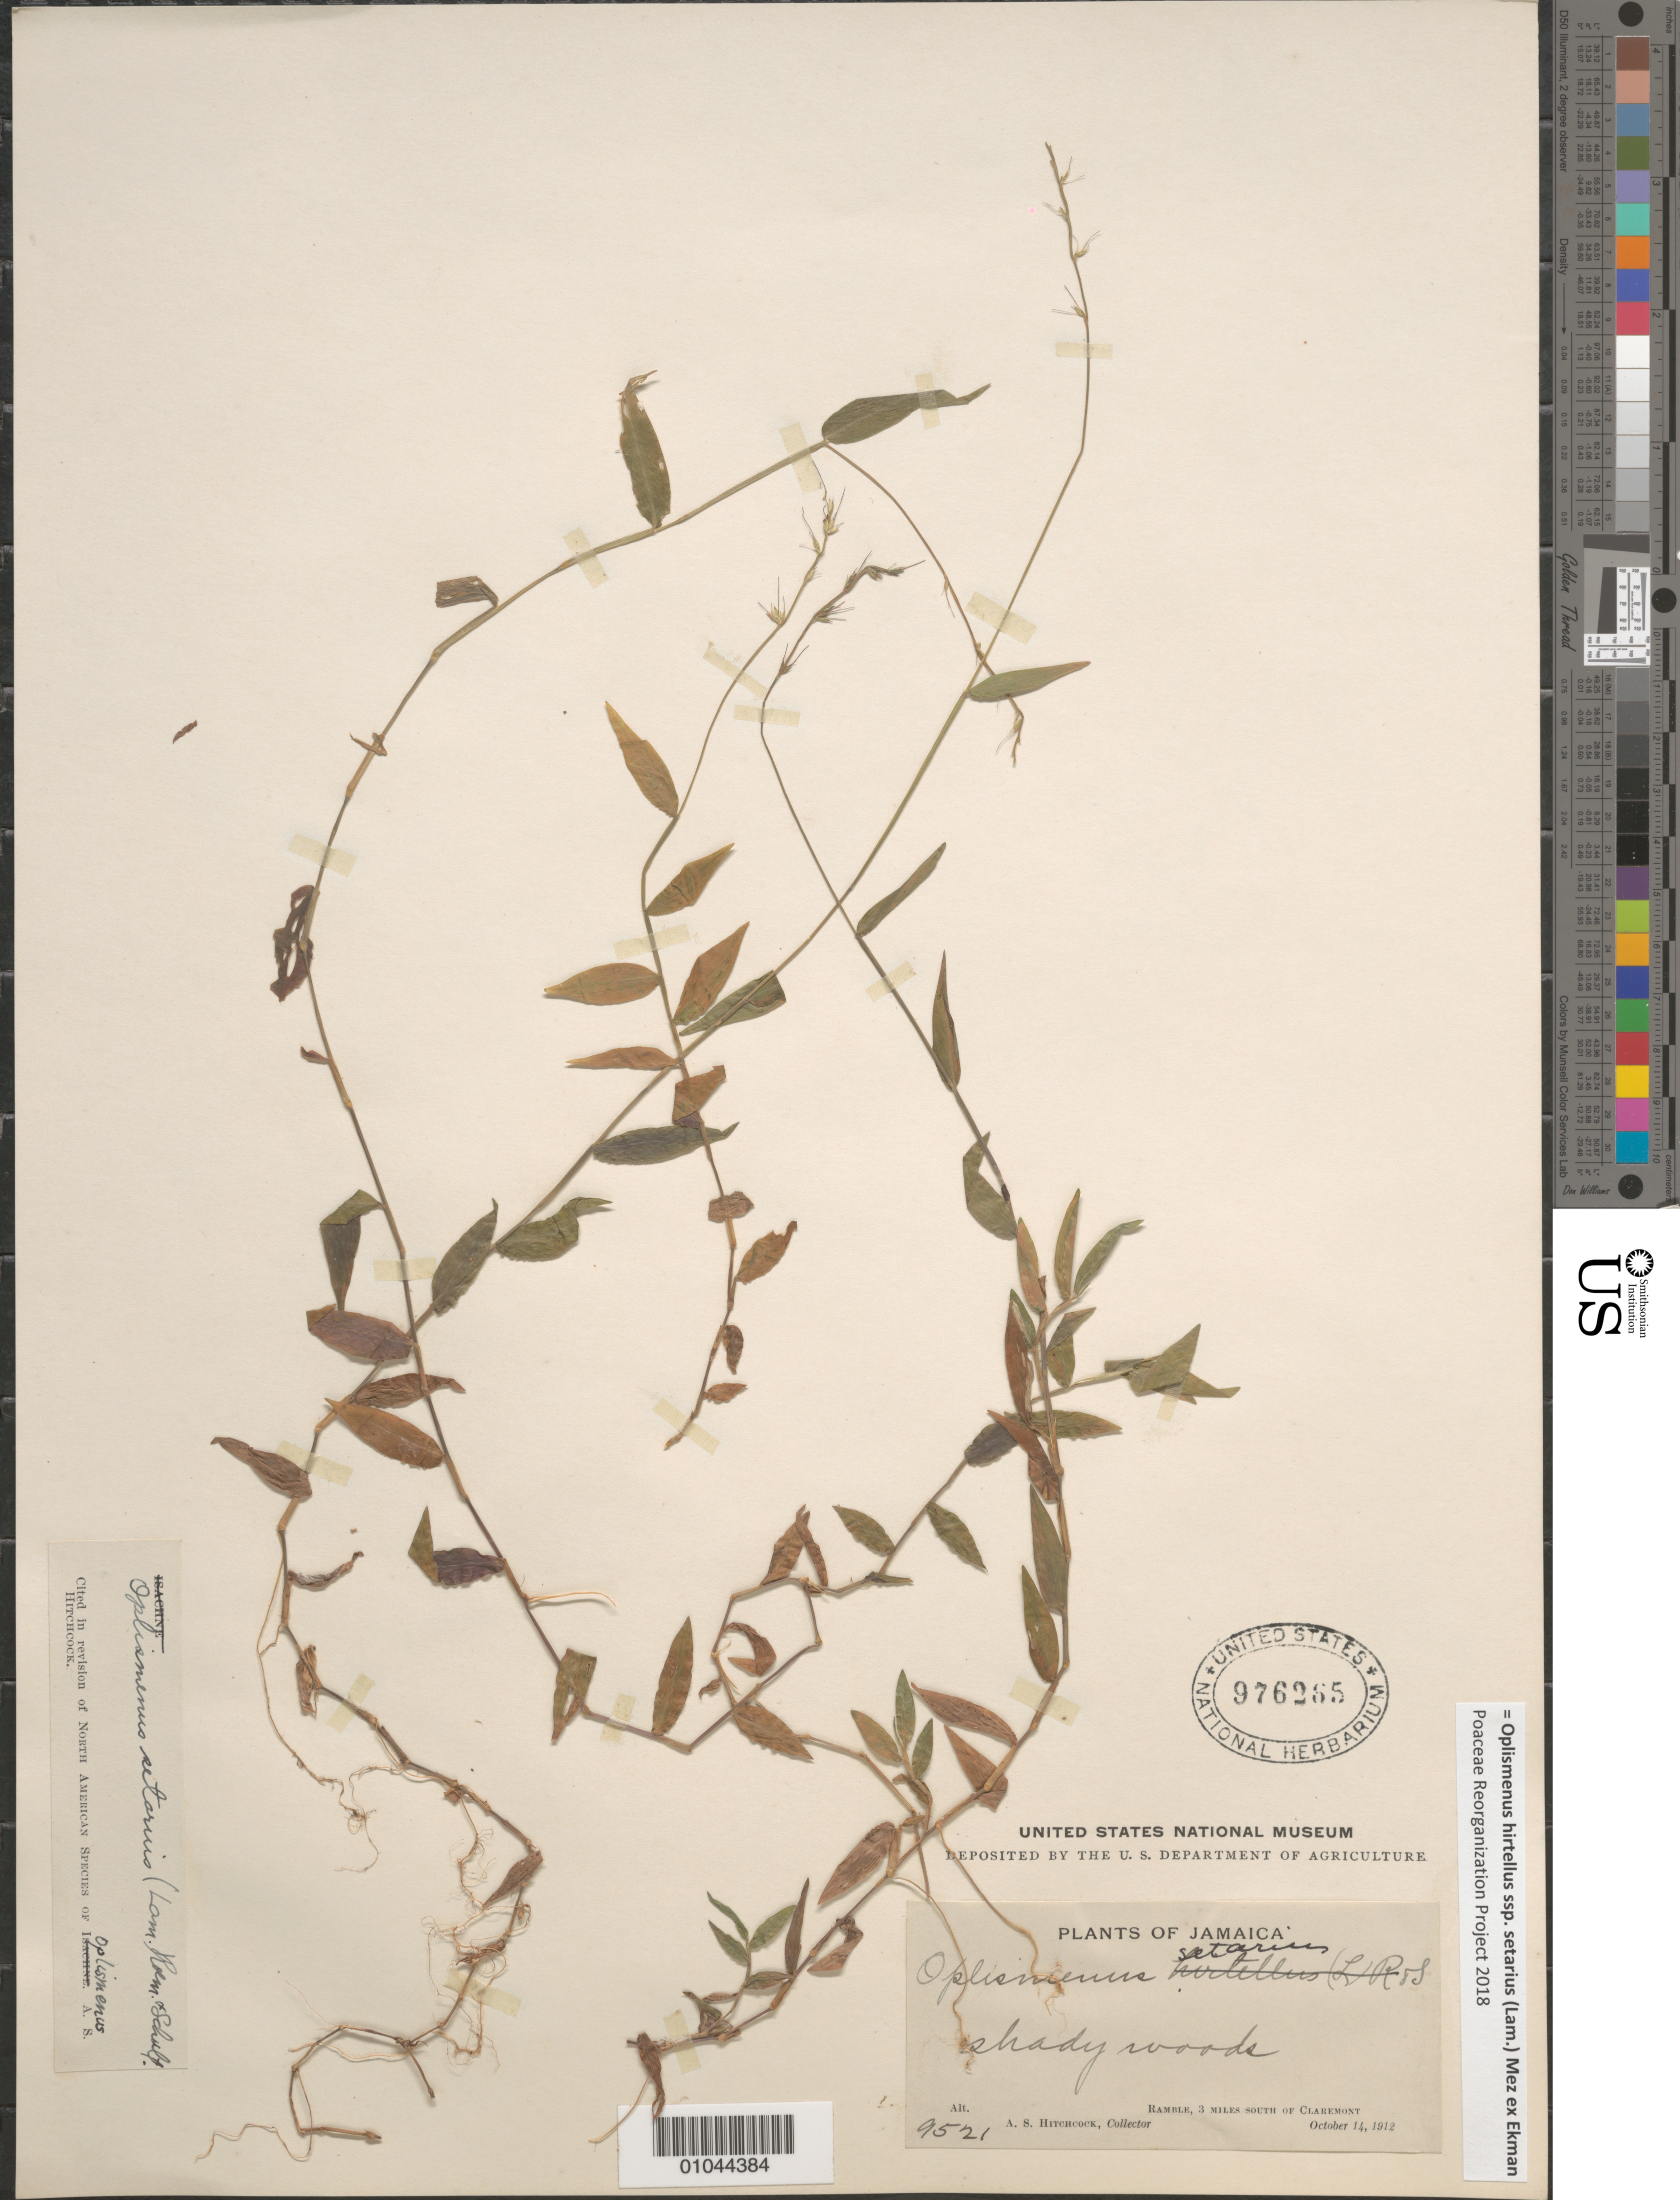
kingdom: Plantae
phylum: Tracheophyta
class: Liliopsida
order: Poales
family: Poaceae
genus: Oplismenus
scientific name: Oplismenus hirtellus subsp. setarius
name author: (Lam.) Mez ex Ekman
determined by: Poaceae Reorganization Project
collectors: A. S. Hitchcock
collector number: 9521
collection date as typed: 14 Oct 1912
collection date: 1912-10-14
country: Jamaica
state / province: Hanover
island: Jamaica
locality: Ramble, 3 miles south of Claremont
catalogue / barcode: US 976265